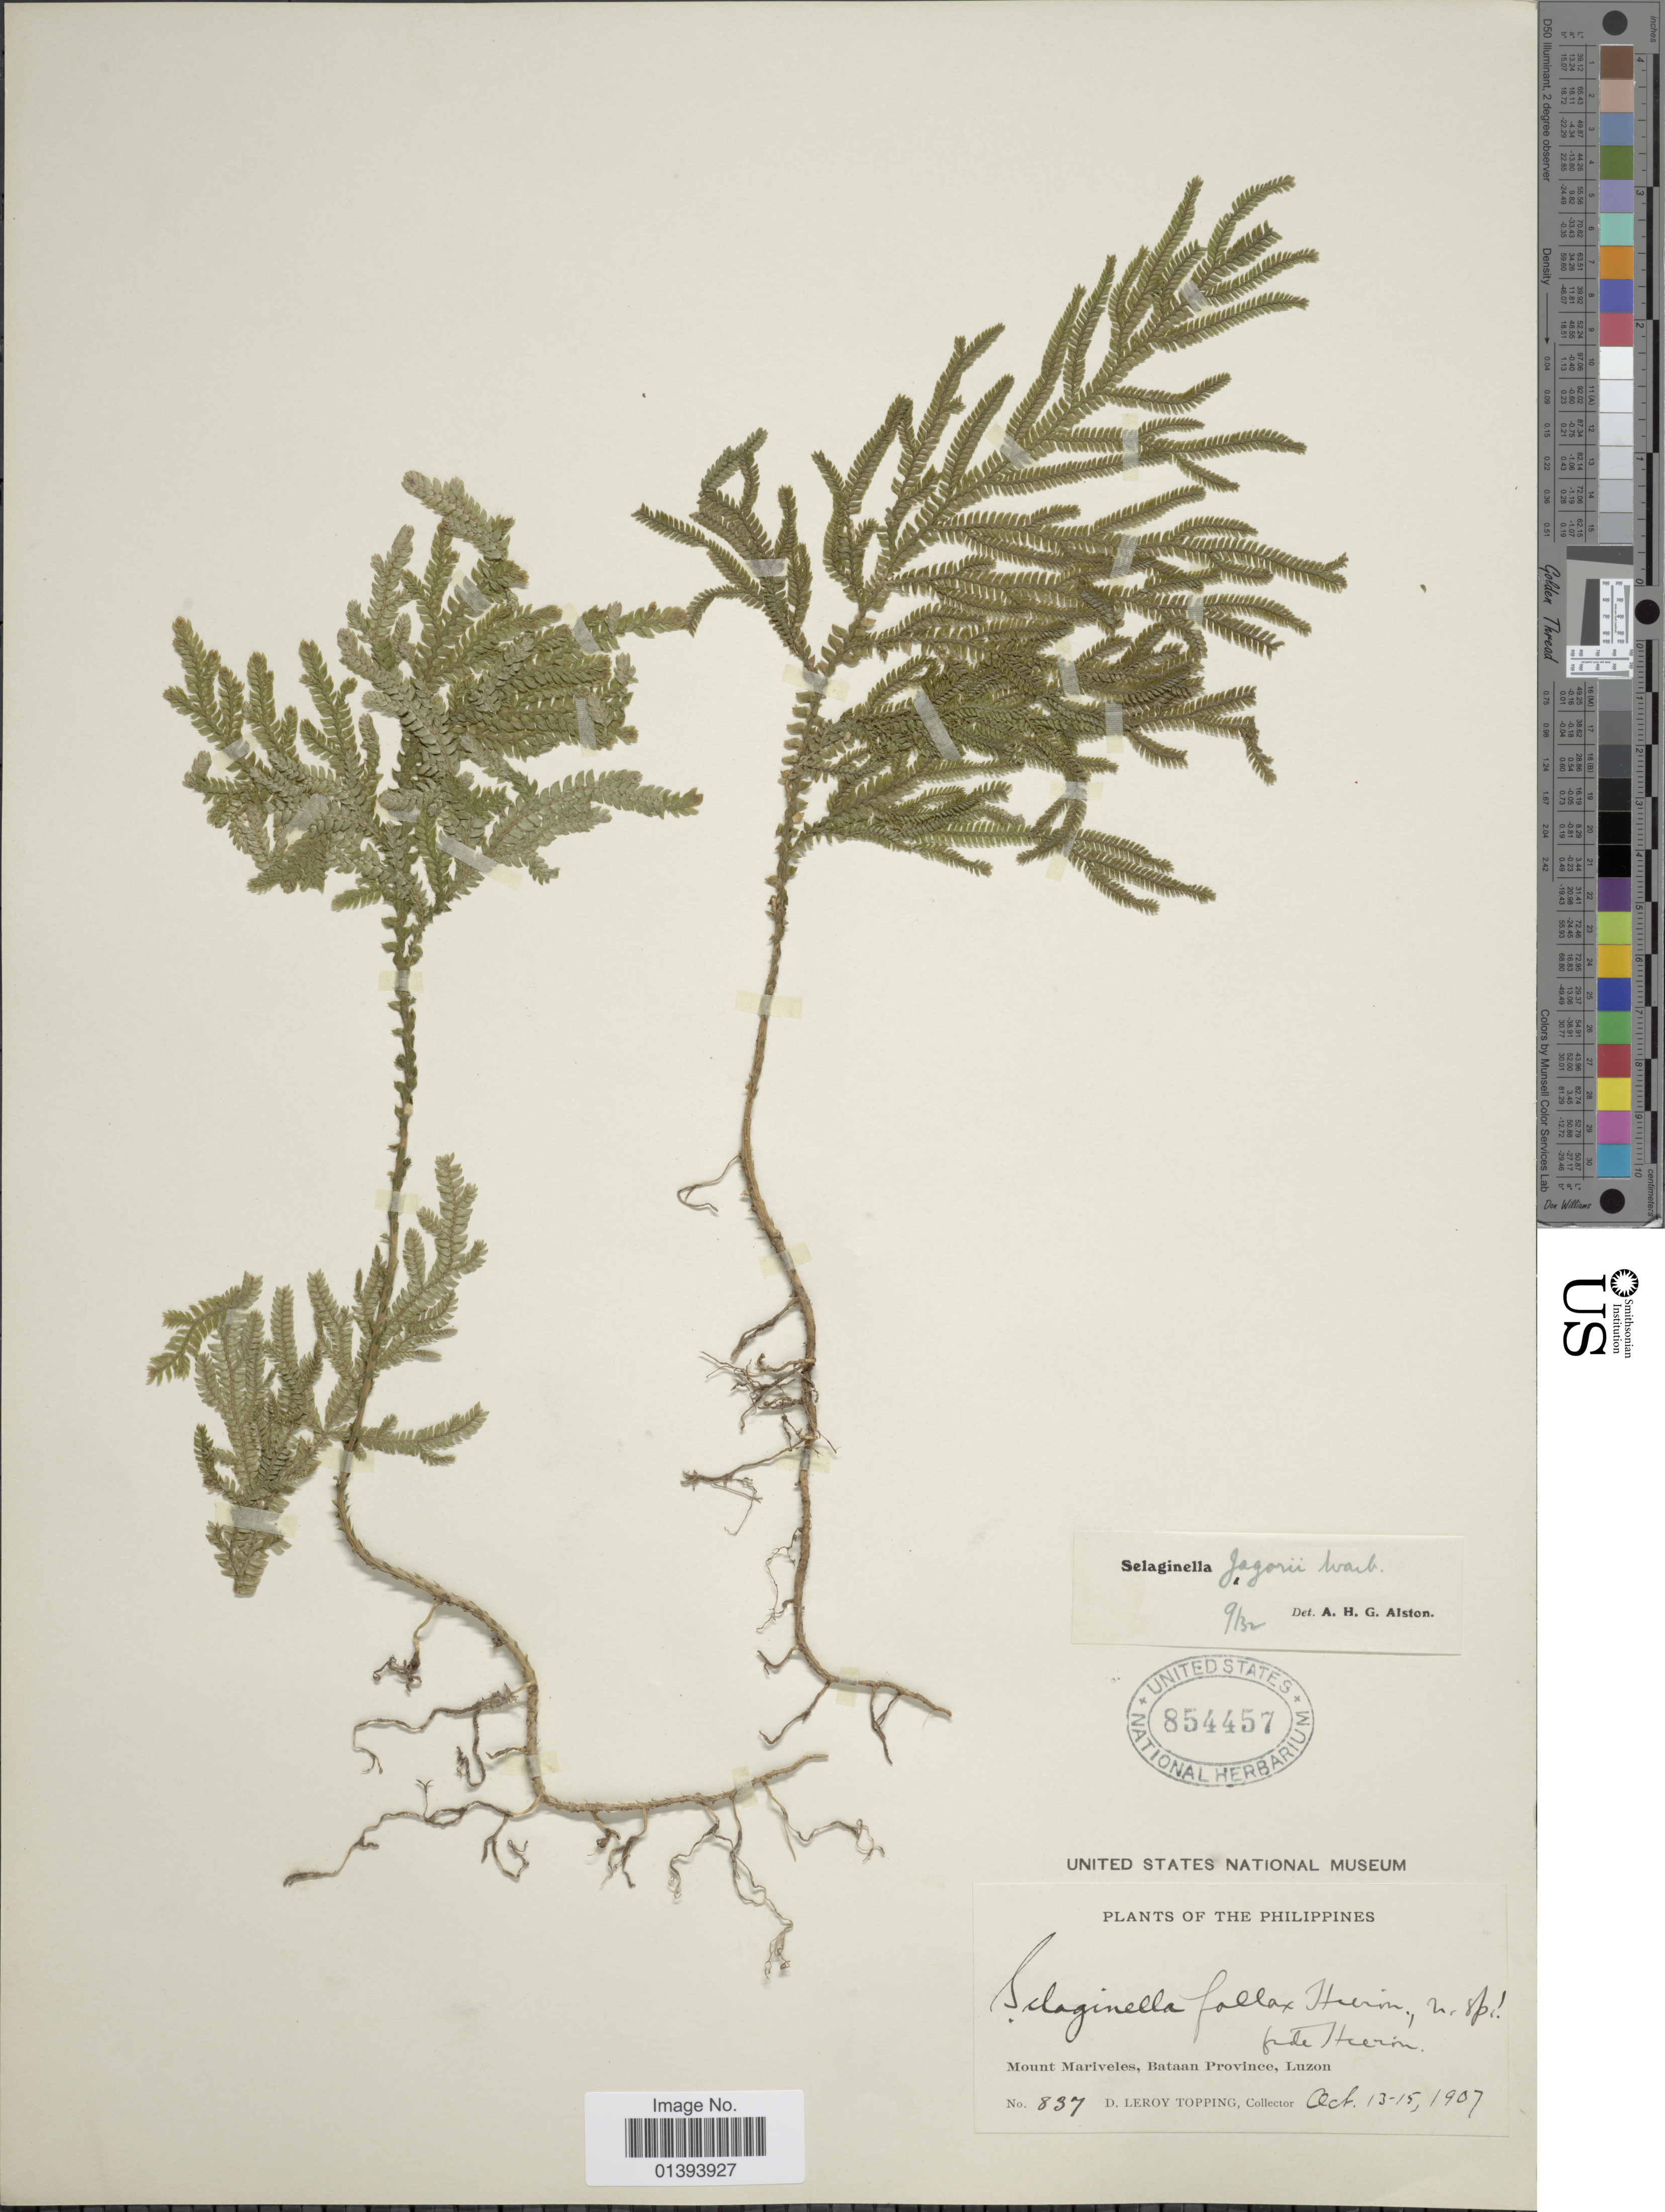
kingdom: Plantae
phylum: Tracheophyta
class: Lycopodiopsida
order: Selaginellales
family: Selaginellaceae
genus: Selaginella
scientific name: Selaginella jagorii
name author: Warb.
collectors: D. L. Topping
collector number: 837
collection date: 1907-10-13/1907-10-15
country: Philippines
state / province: Central Luzon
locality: Mount Mariveles, Bataan Province, Luzon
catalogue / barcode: US 854457